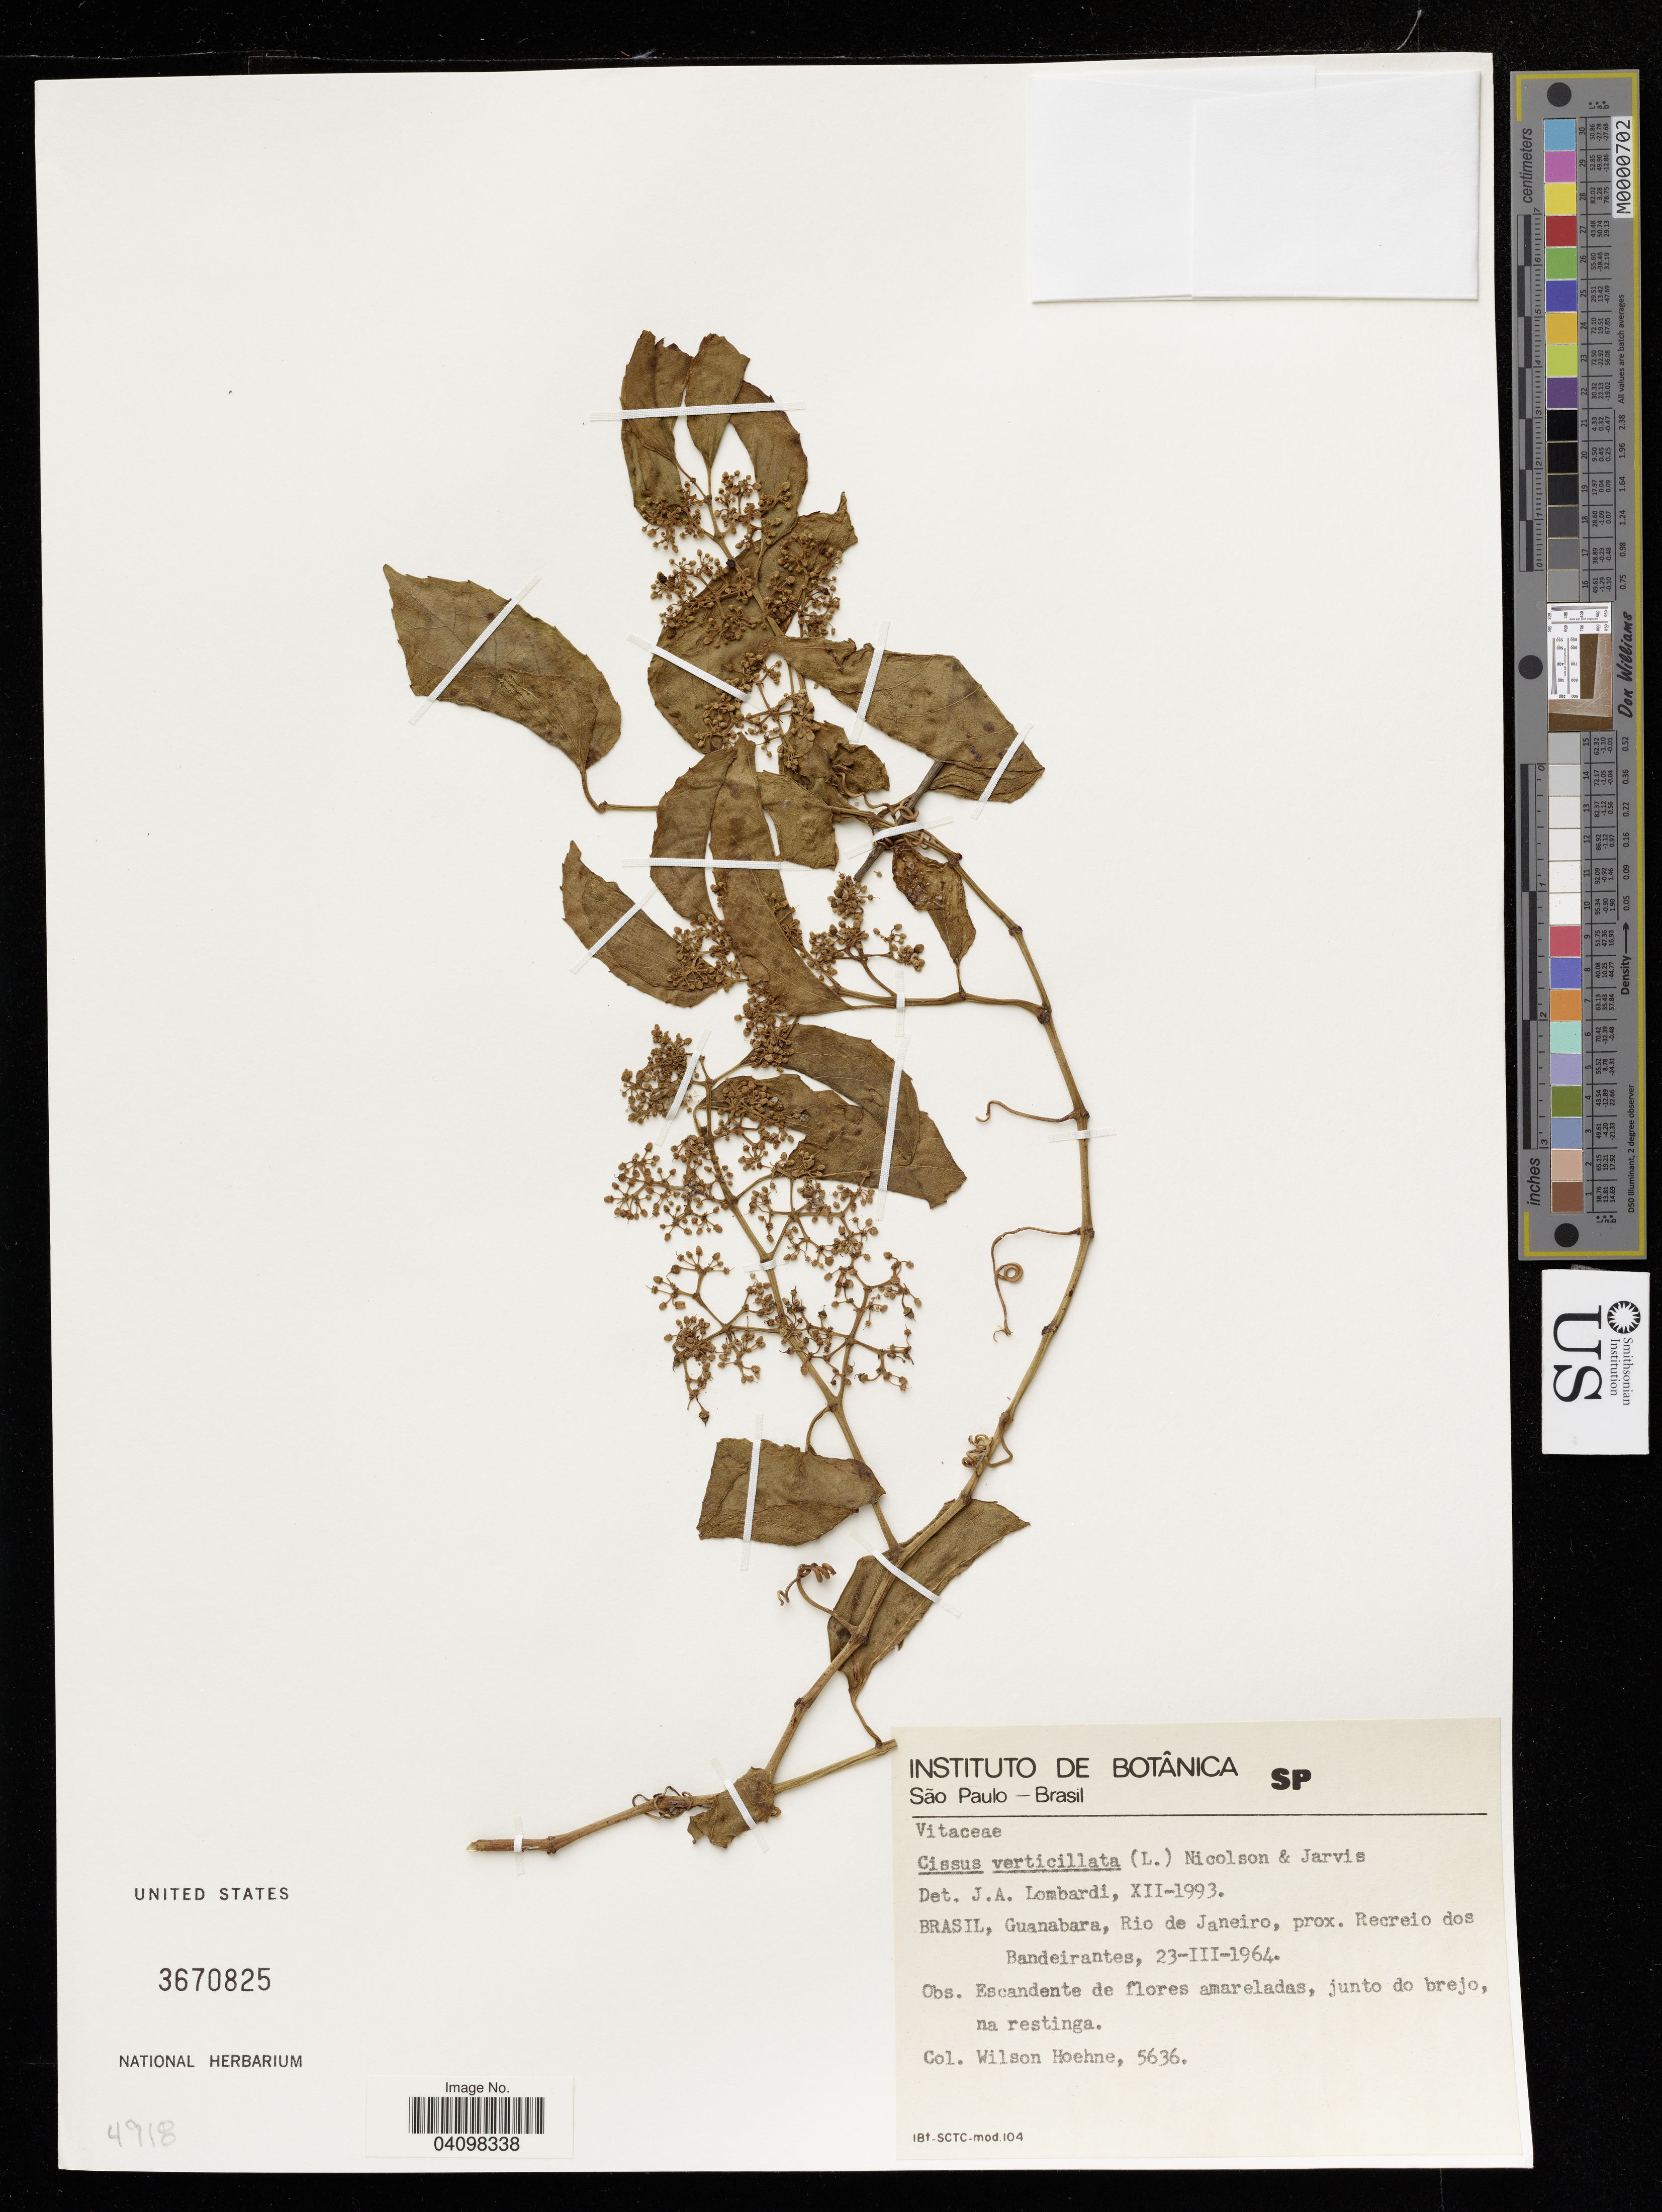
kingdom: Plantae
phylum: Tracheophyta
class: Magnoliopsida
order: Vitales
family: Vitaceae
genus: Cissus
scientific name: Cissus verticillata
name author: (L.) Nicolson & C.E. Jarvis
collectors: W. Hoehne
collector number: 5636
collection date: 1964-03-23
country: Brazil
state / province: Rio de Janeiro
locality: Guanabara, Rio de Janeiro, prox. Recreio dos Bandeirantes.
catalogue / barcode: US 3670825